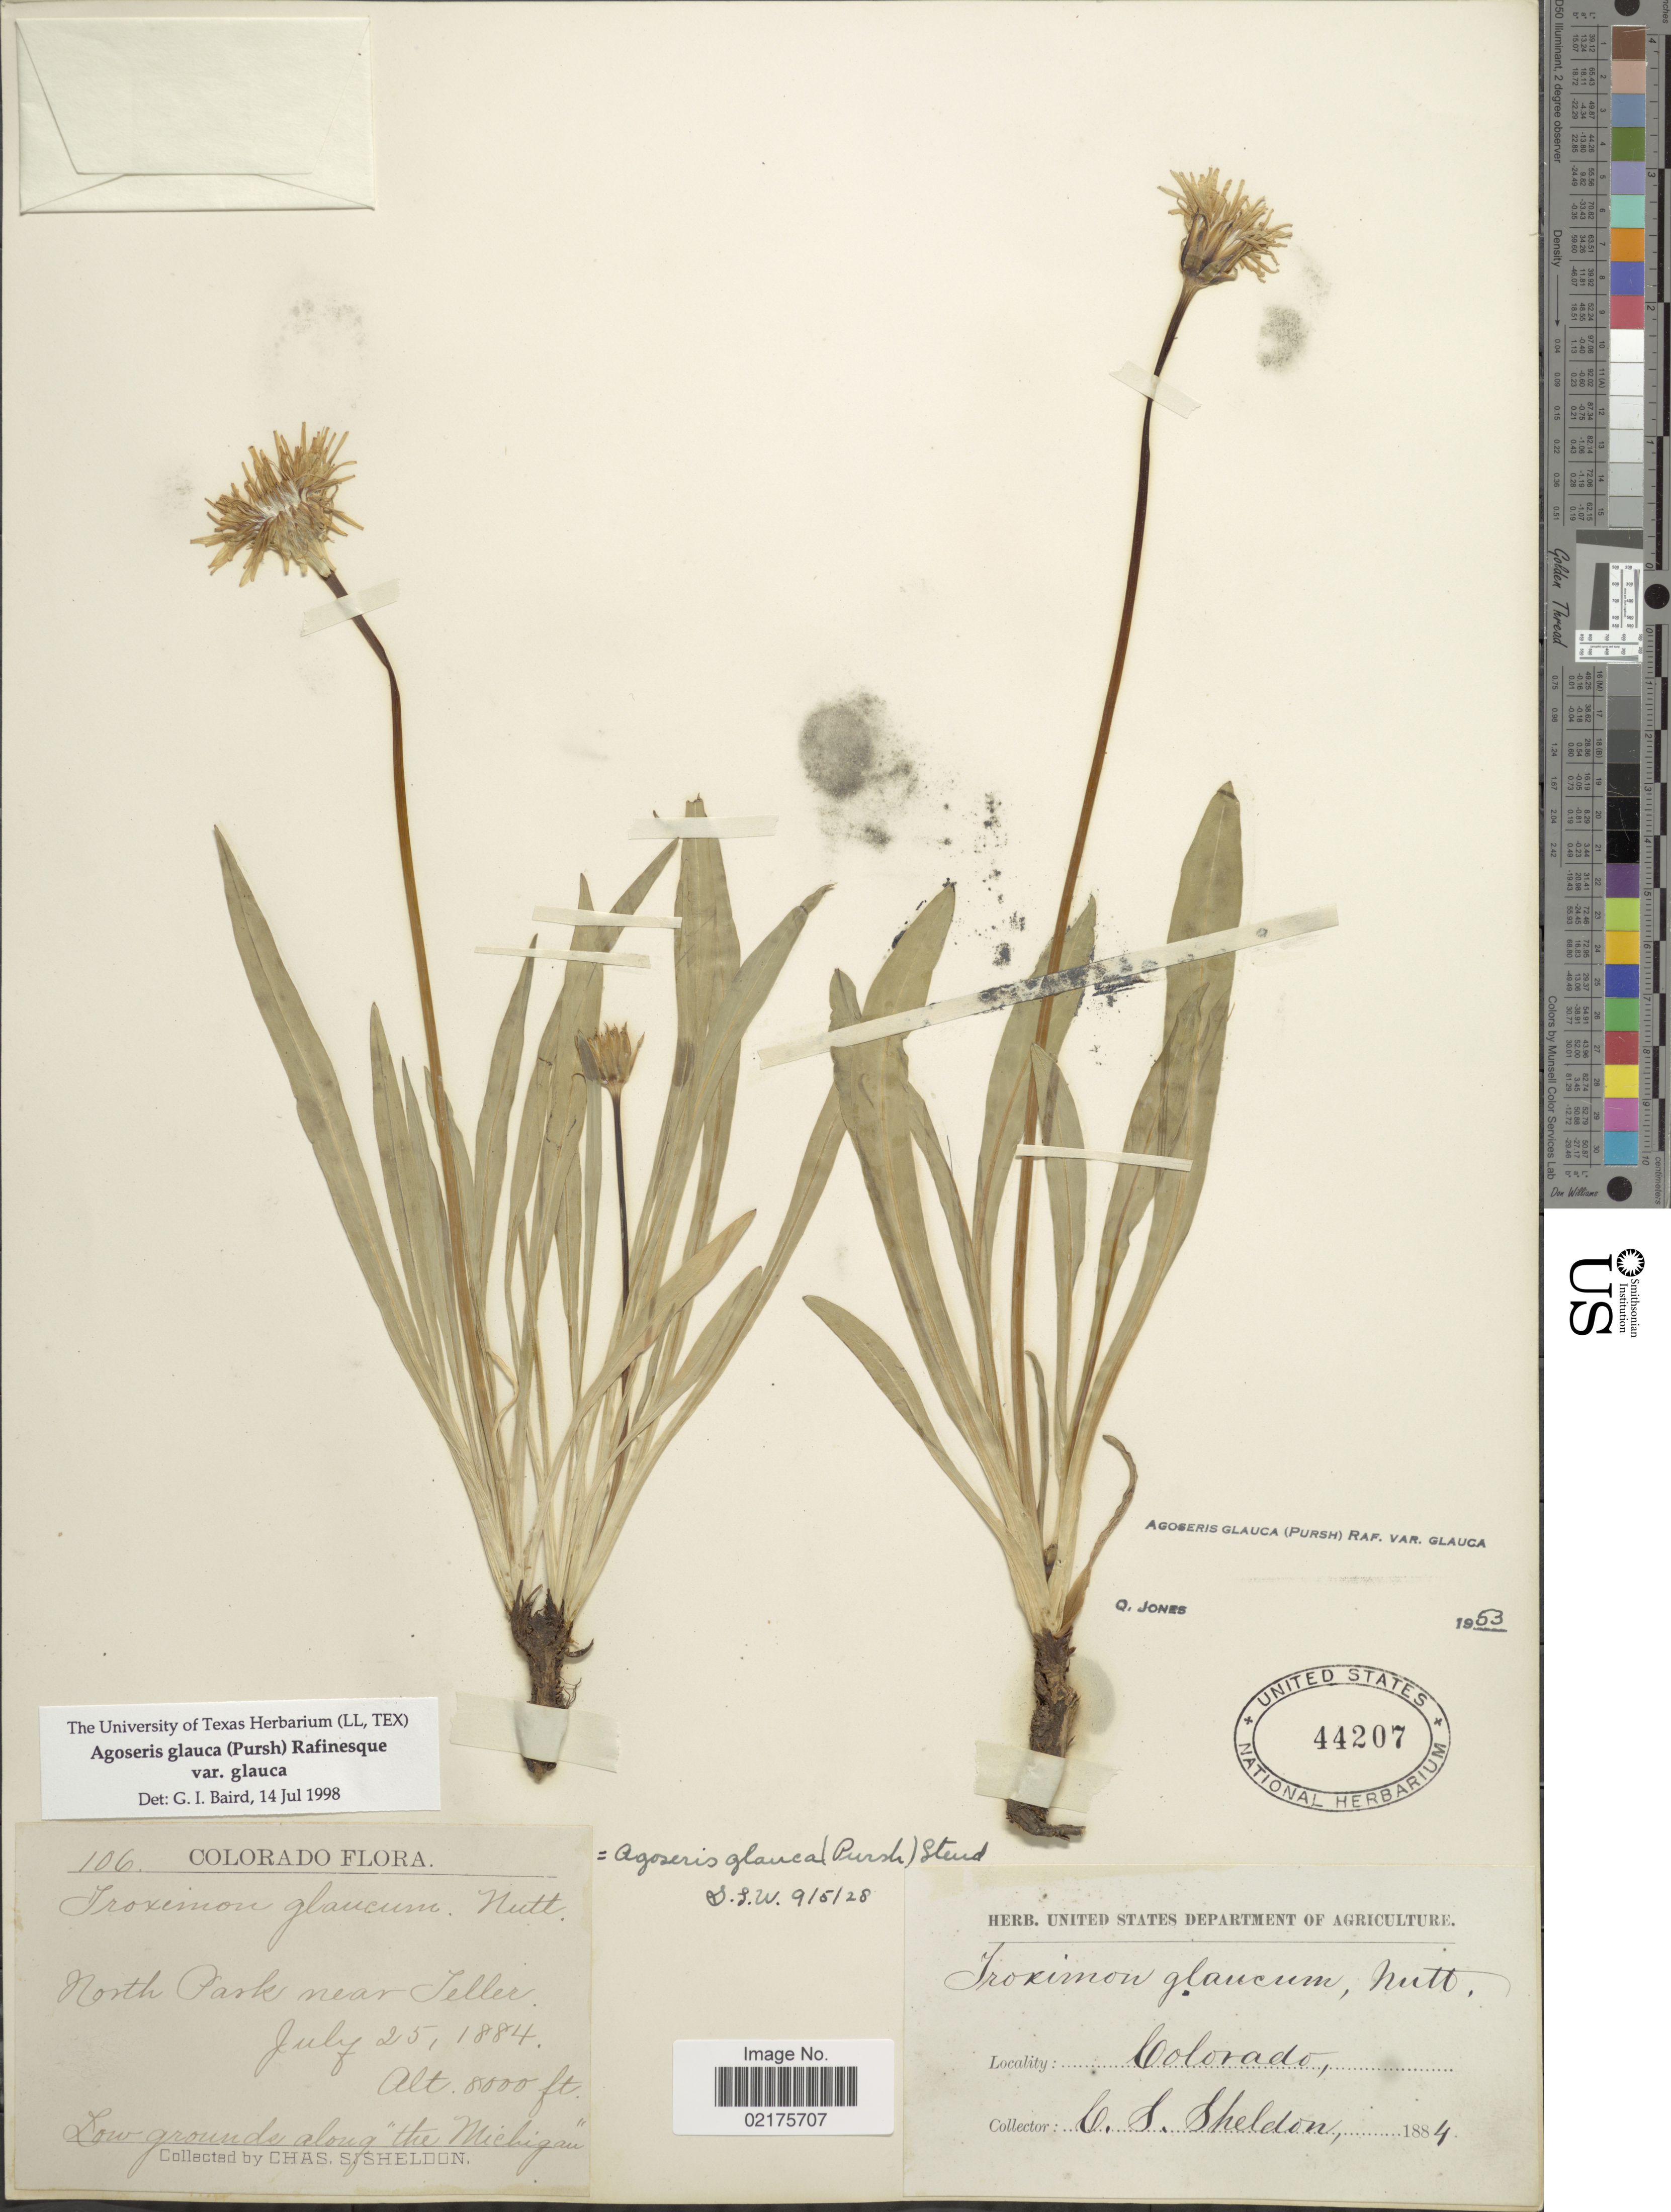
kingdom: Plantae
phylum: Tracheophyta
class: Magnoliopsida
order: Asterales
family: Asteraceae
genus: Agoseris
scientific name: Agoseris glauca var. glauca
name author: (Pursh) Raf.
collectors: C. S. Sheldon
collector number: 106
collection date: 1884-07-25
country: United States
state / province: Colorado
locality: North Park near Teller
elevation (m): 2438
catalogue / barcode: US 44207